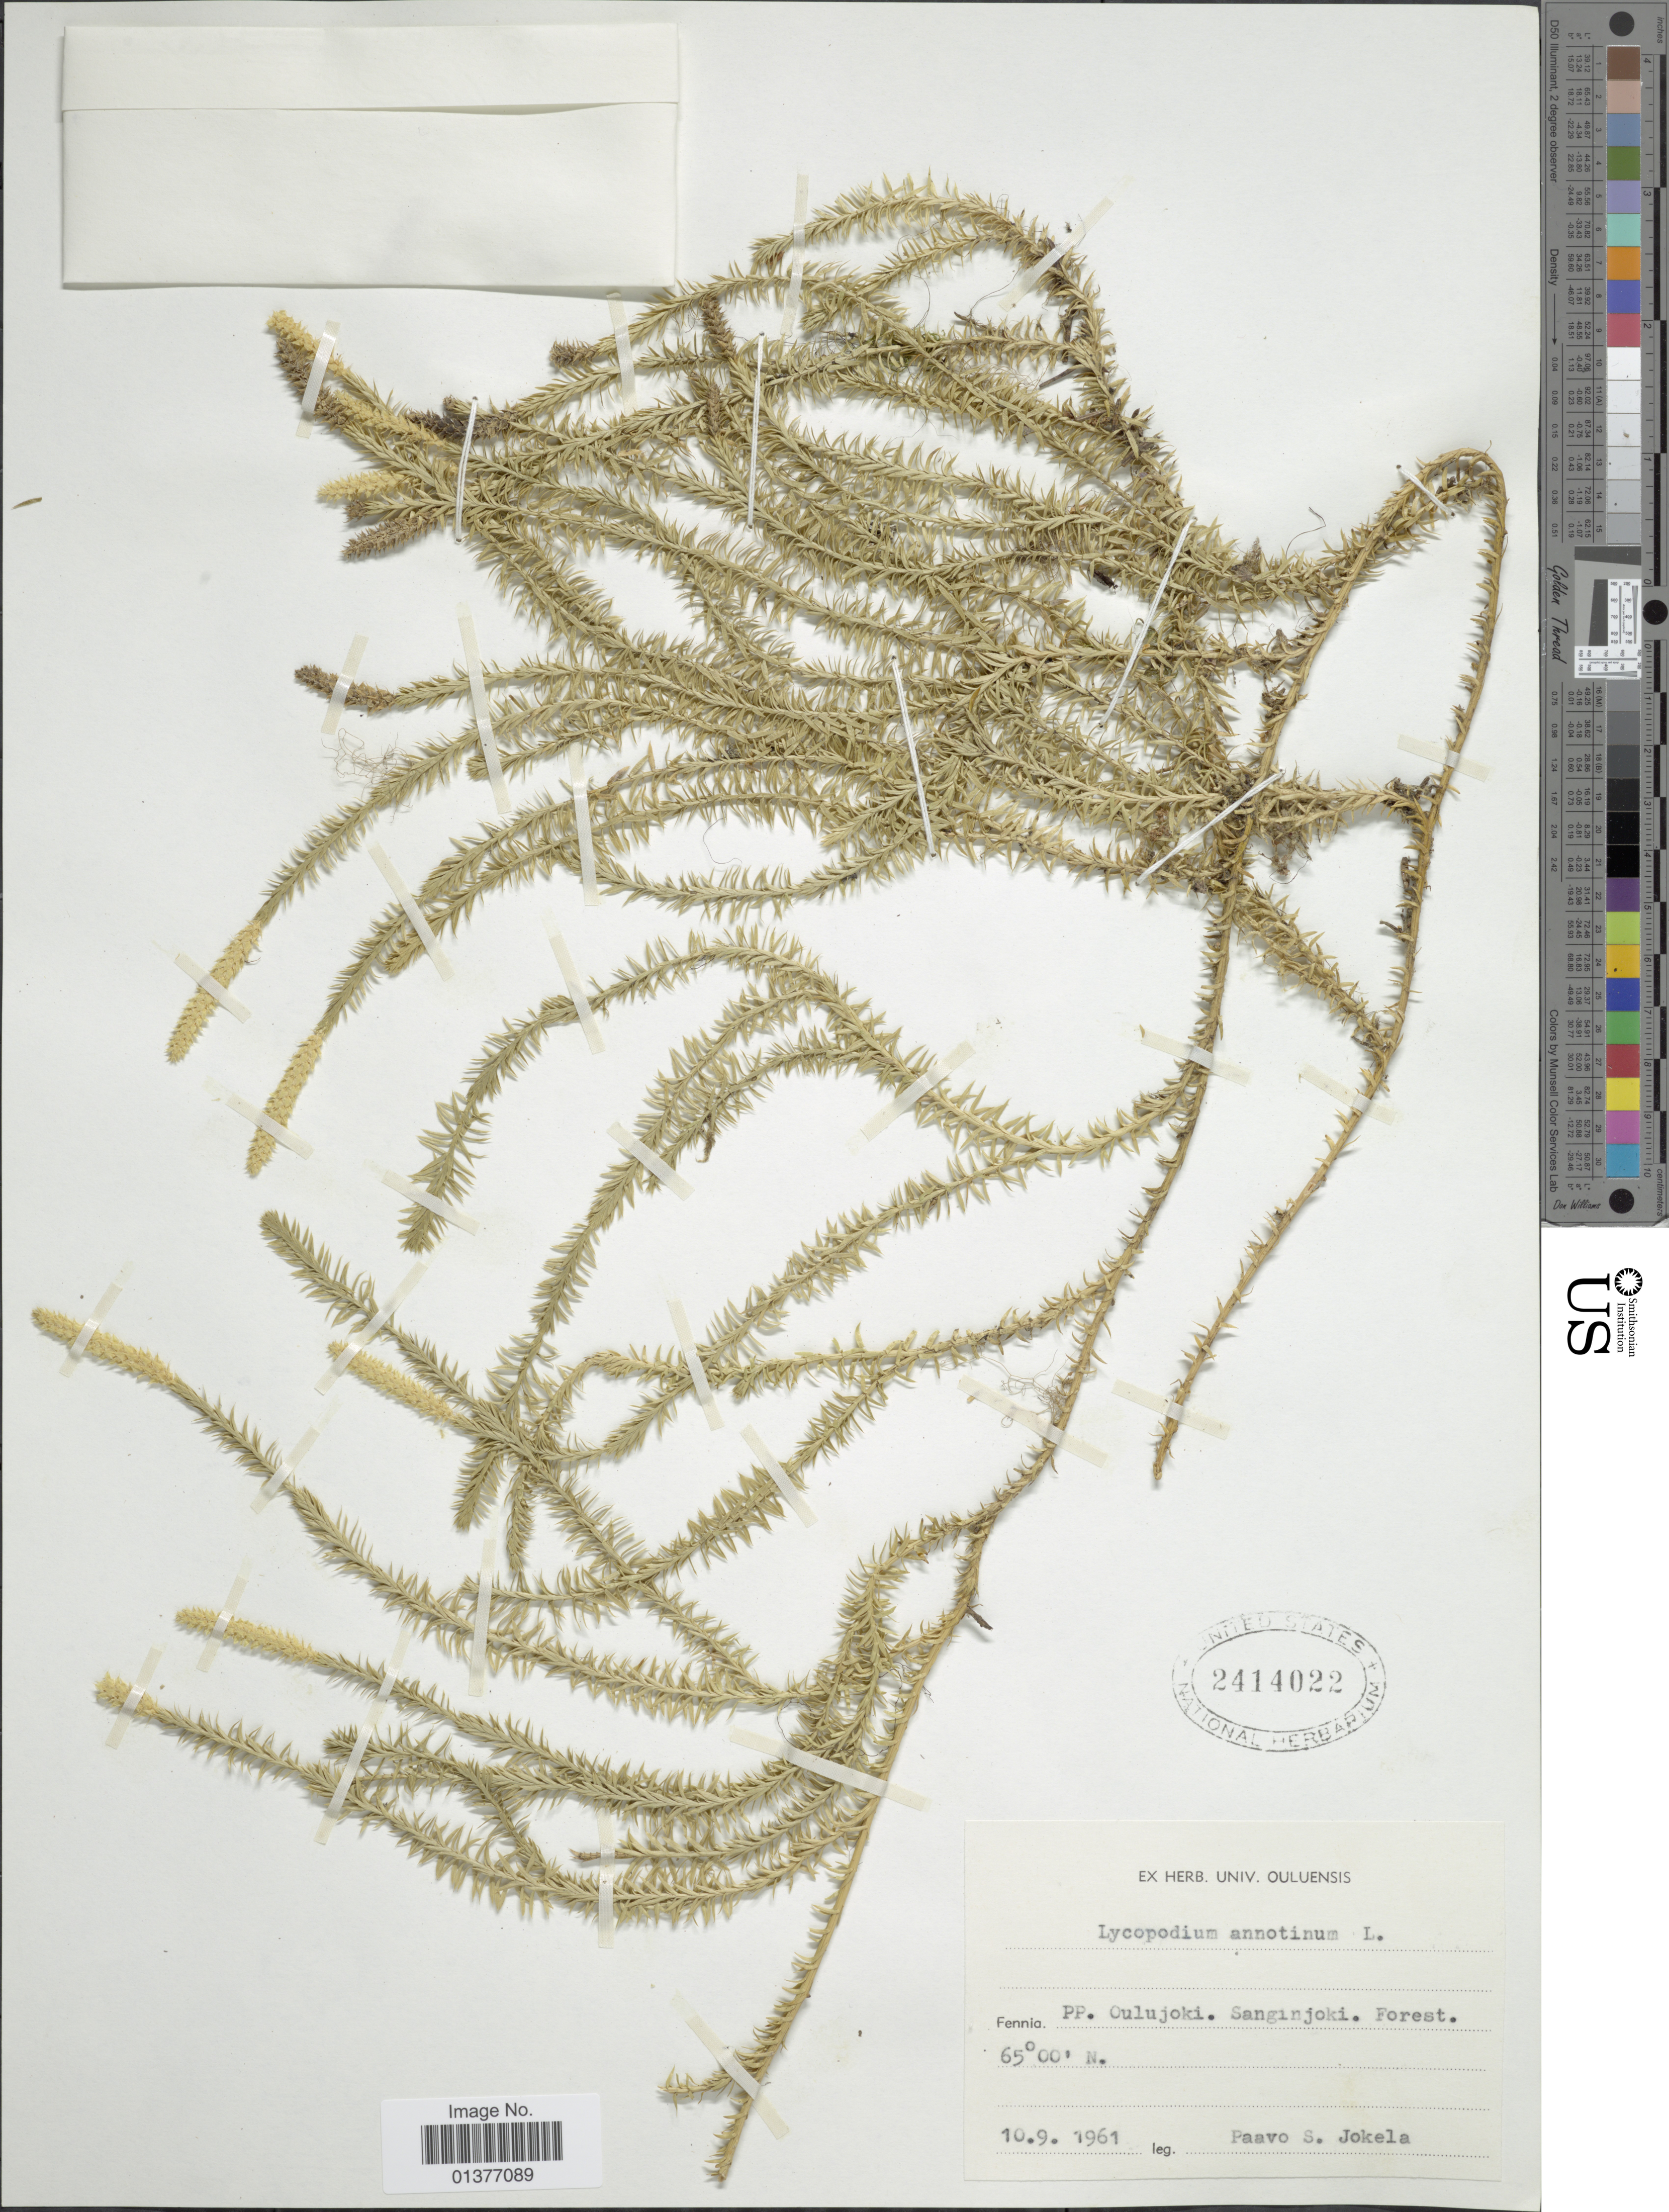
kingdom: Plantae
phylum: Tracheophyta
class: Lycopodiopsida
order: Lycopodiales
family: Lycopodiaceae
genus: Spinulum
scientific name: Spinulum annotinum subsp. annotinum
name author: (L.) A. Haines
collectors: P. Jokela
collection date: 1961-09-10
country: Finland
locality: Oulujoki, Sanginjoki, forest.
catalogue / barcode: US 2414022